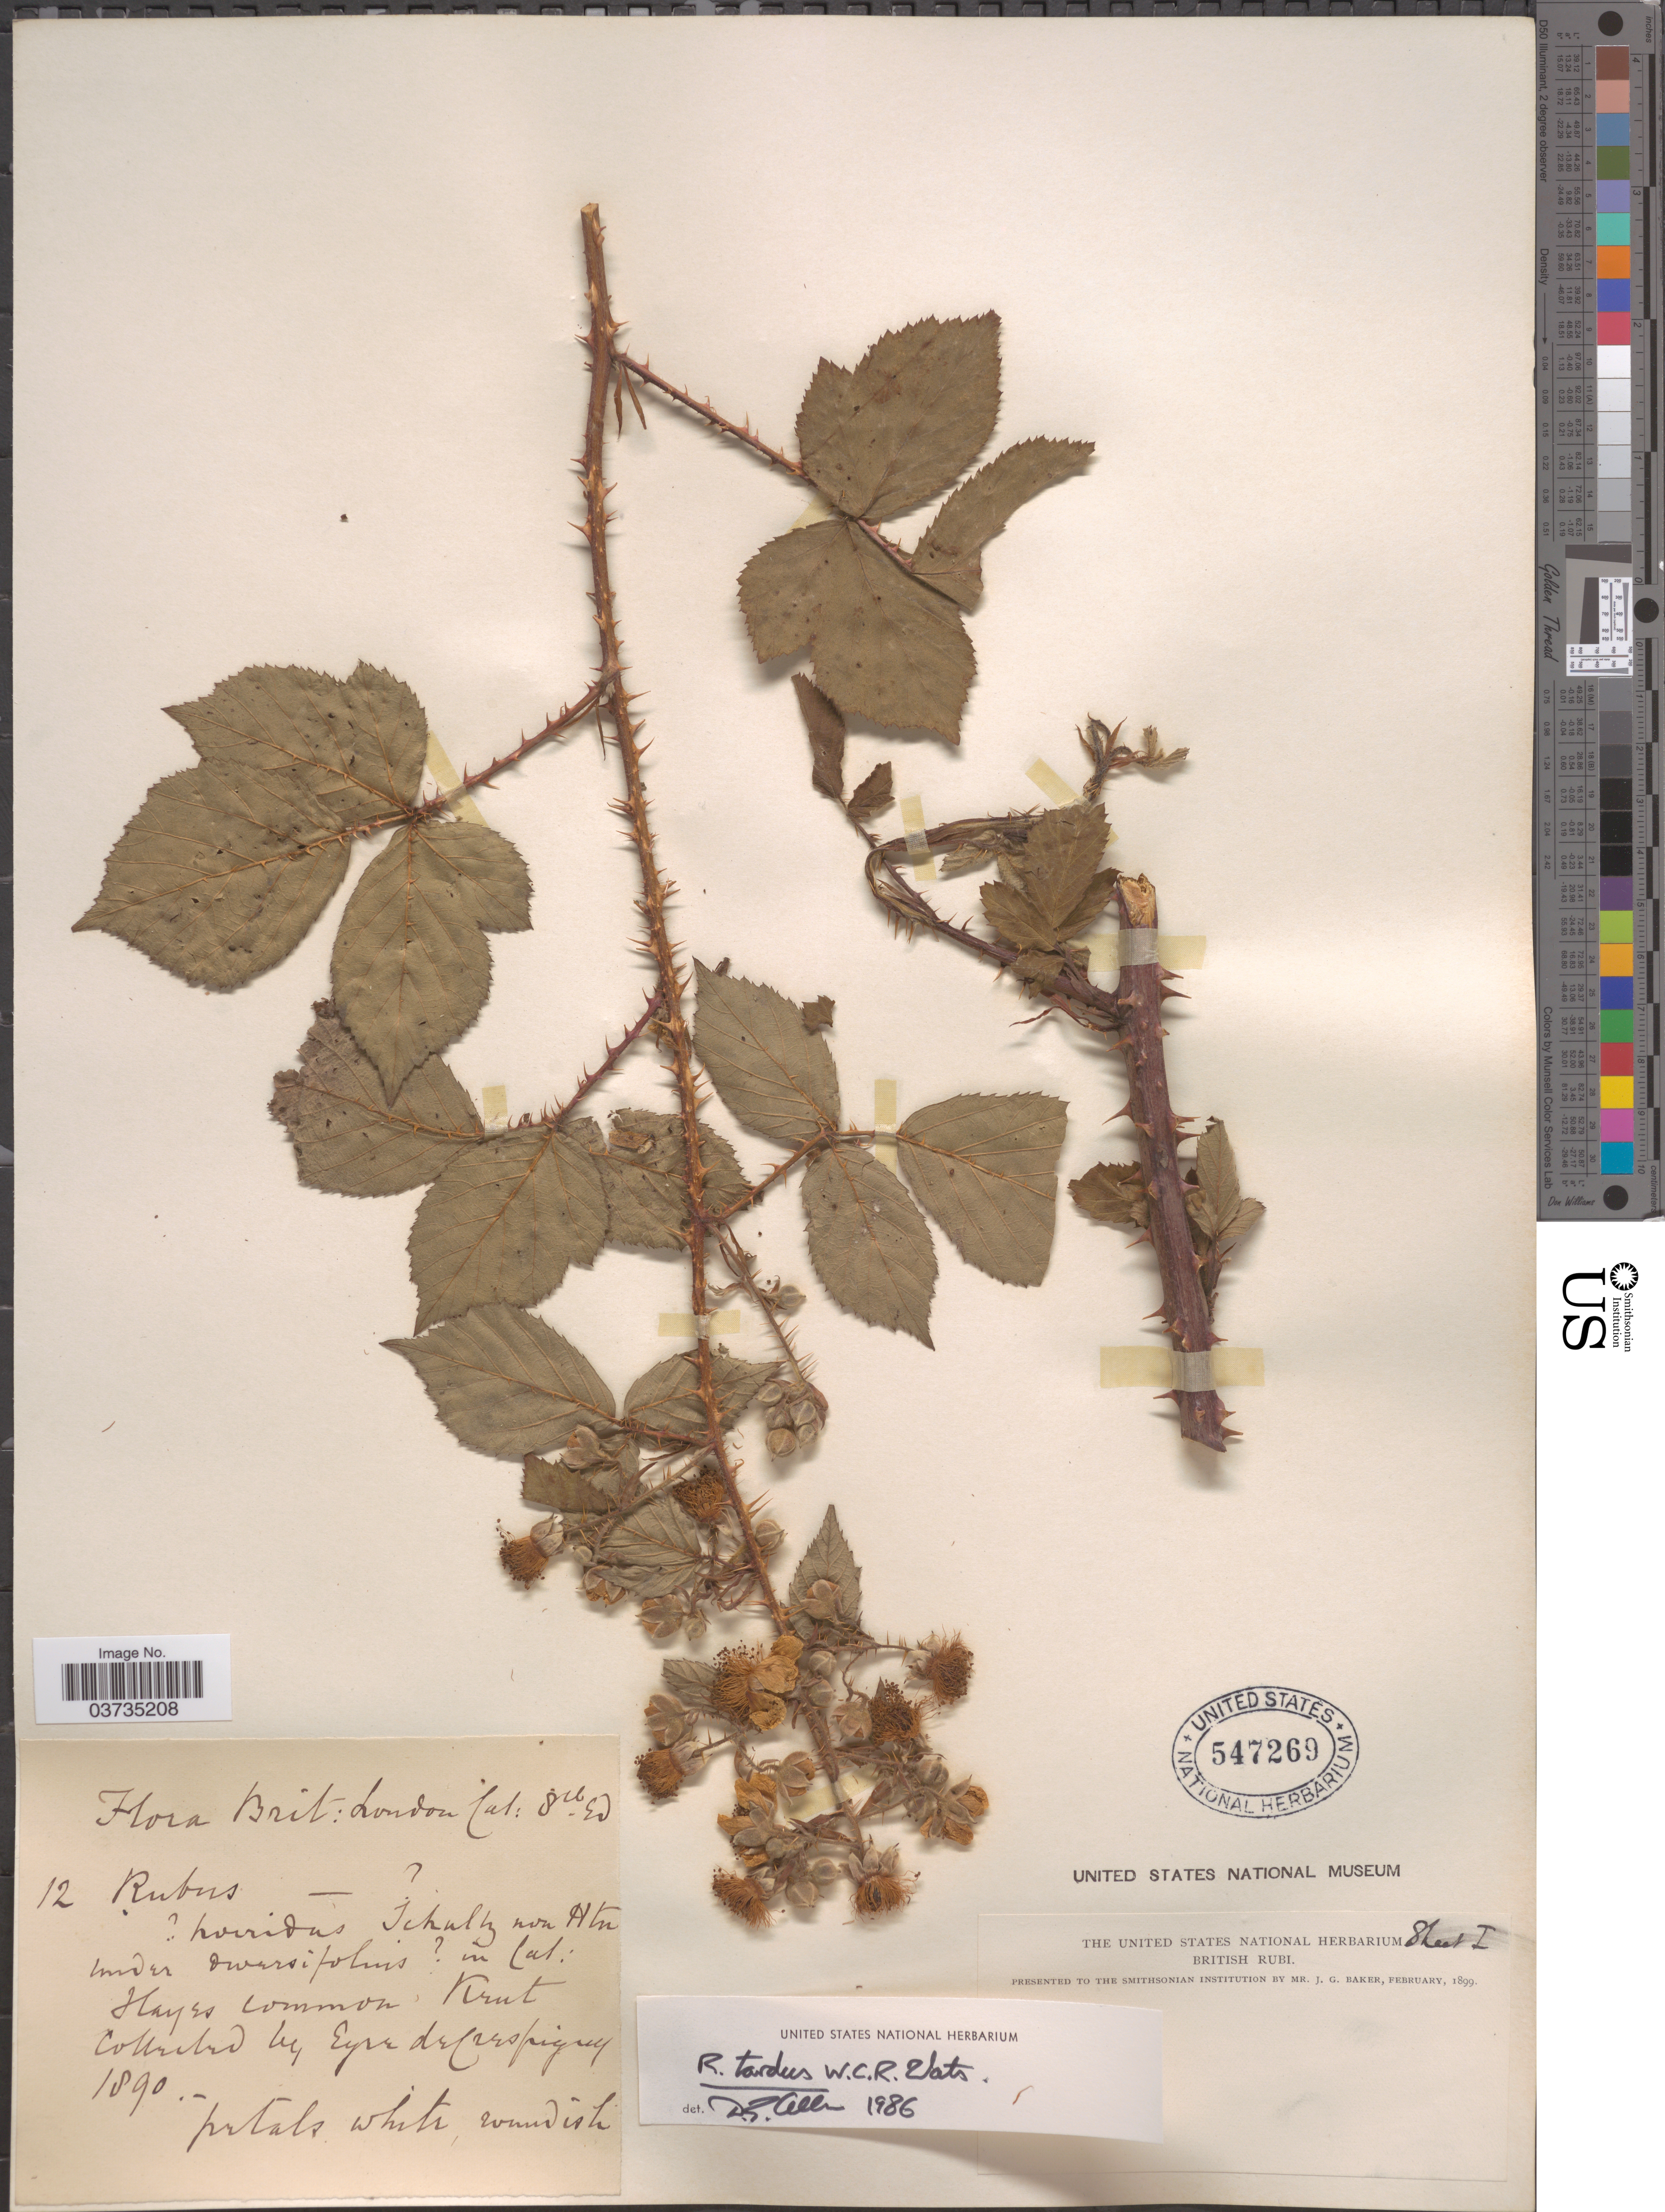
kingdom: Plantae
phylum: Tracheophyta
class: Magnoliopsida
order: Rosales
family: Rosaceae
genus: Rubus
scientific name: Rubus tardus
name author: W.C.R. Watson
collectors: E. de Crespigny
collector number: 12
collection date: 1890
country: United Kingdom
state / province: England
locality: Brit: London Cat: 8th Ed [unsure placement] Hayes. Kent.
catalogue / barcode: US 547269